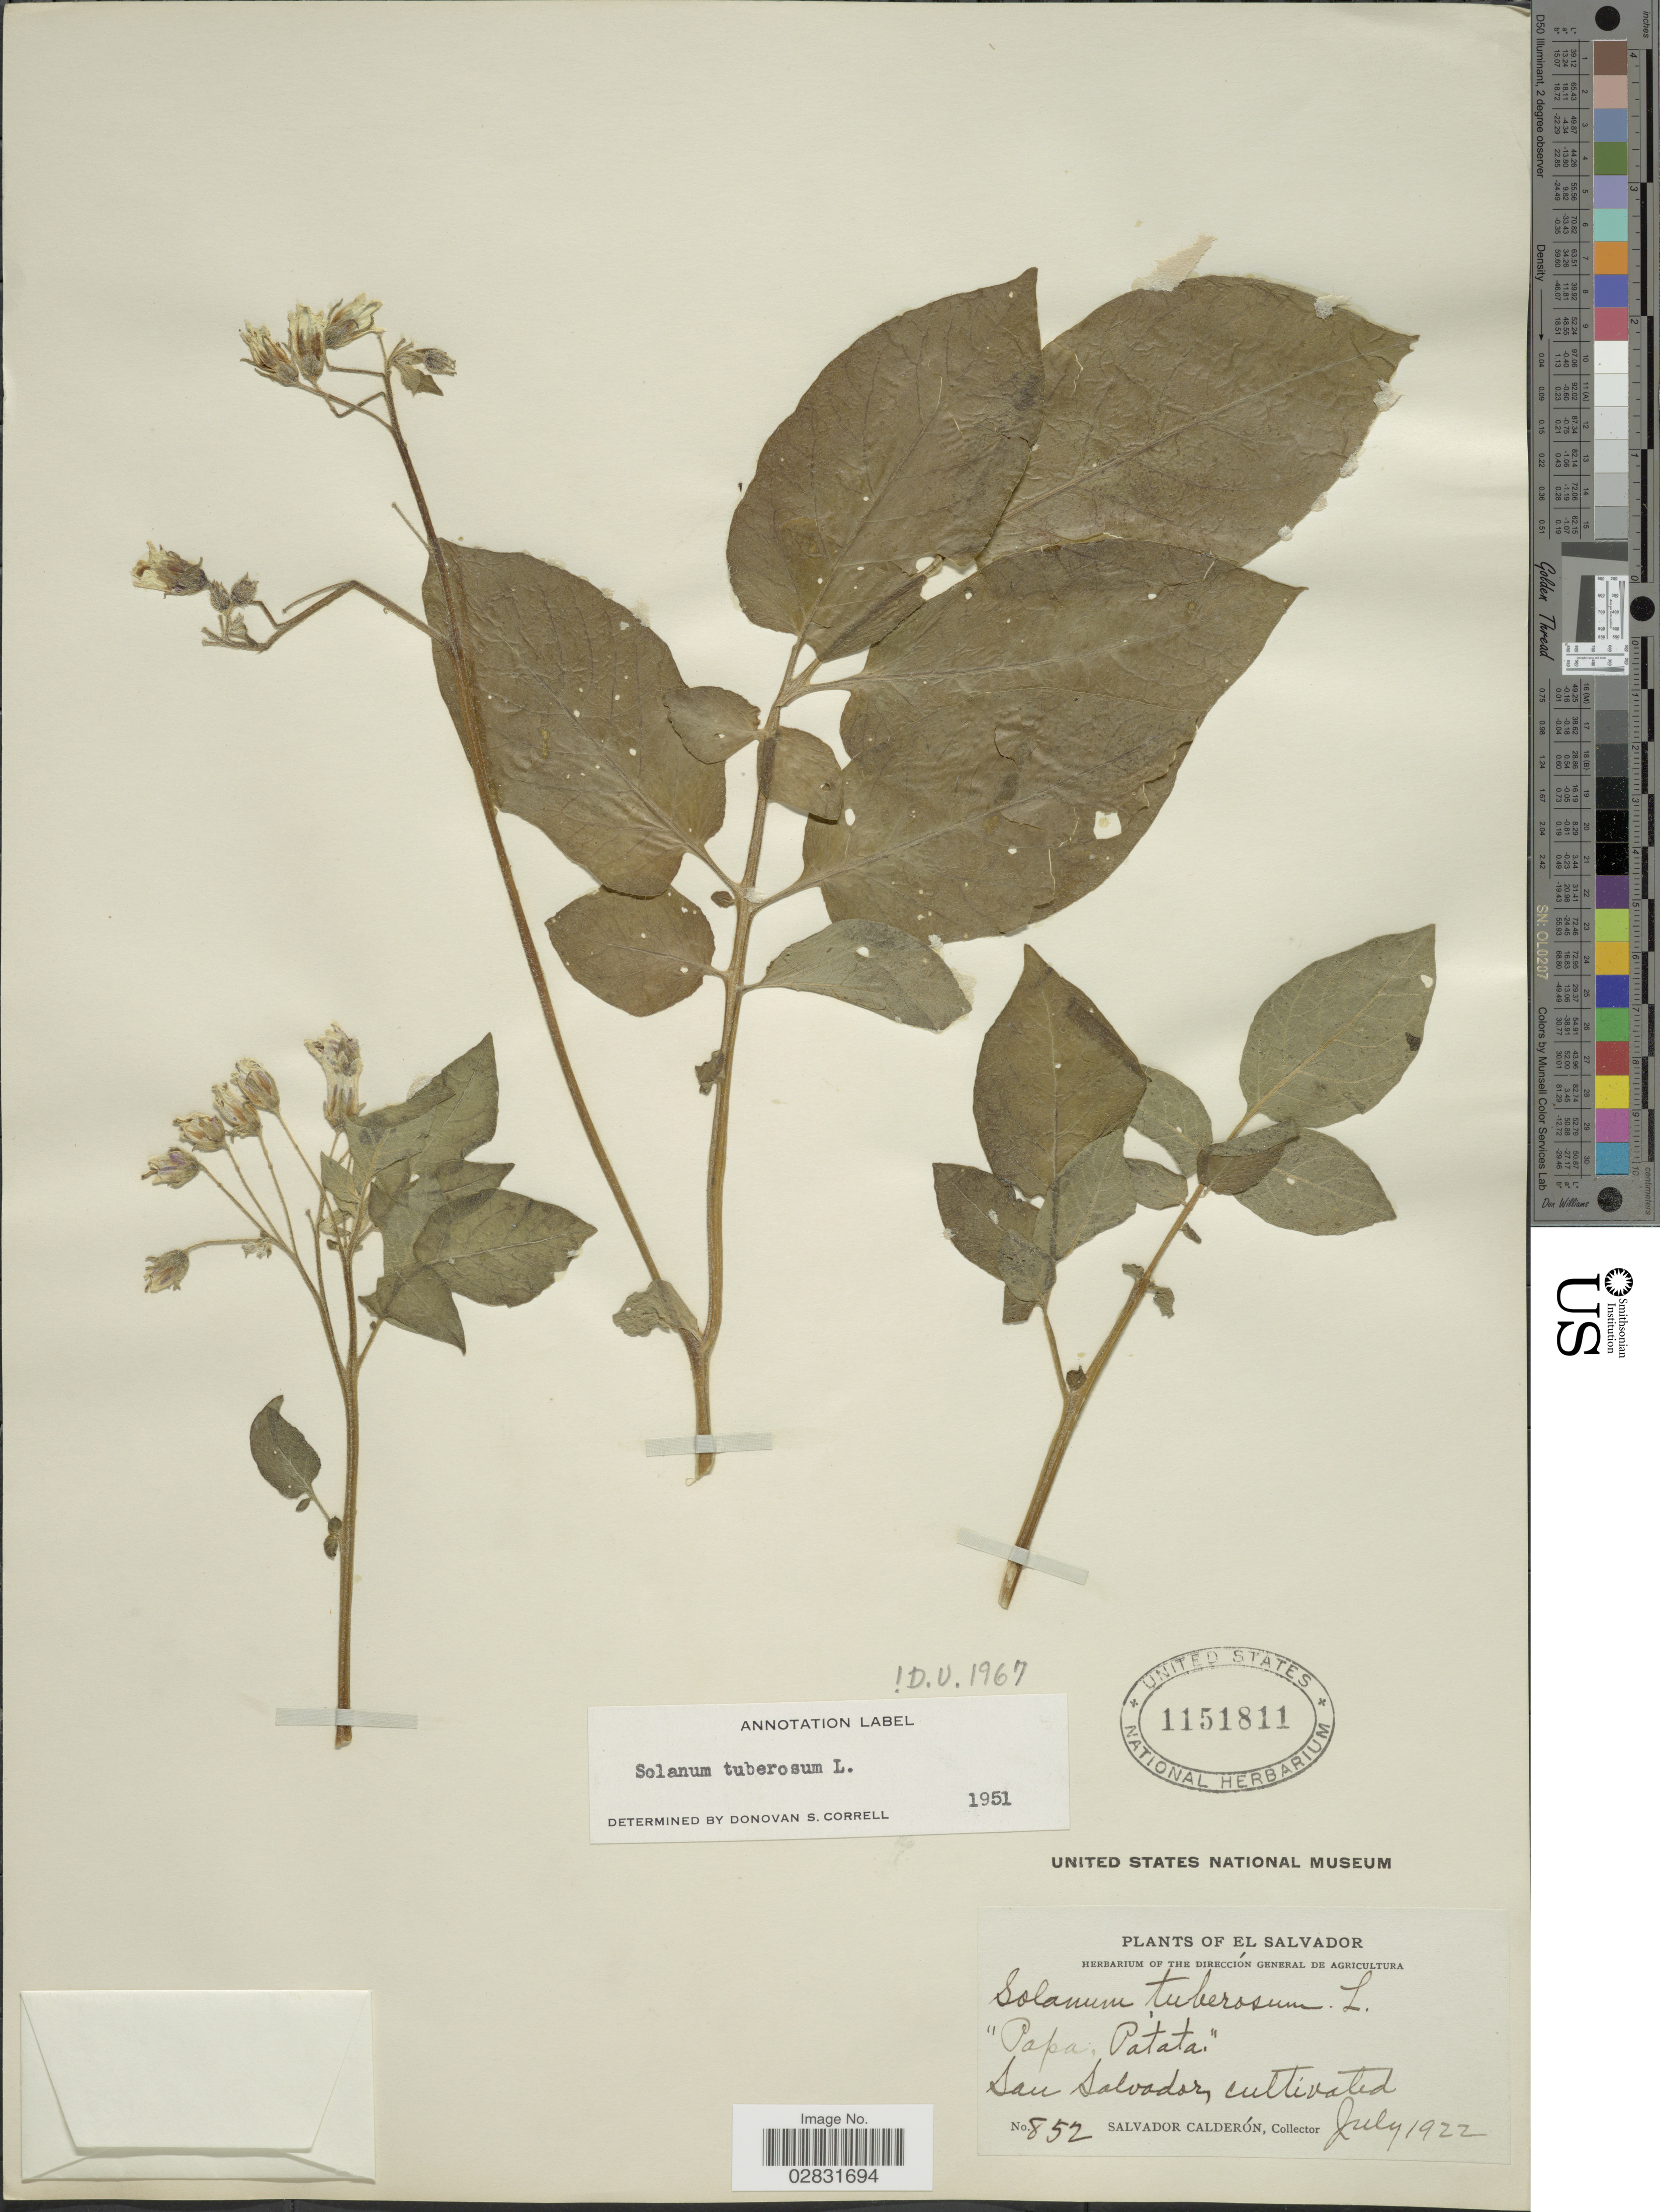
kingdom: Plantae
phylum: Tracheophyta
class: Magnoliopsida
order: Solanales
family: Solanaceae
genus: Solanum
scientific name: Solanum tuberosum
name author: L.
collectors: S. Calderón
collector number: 852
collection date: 1922-07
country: El Salvador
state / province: San Salvador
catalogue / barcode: US 1151811